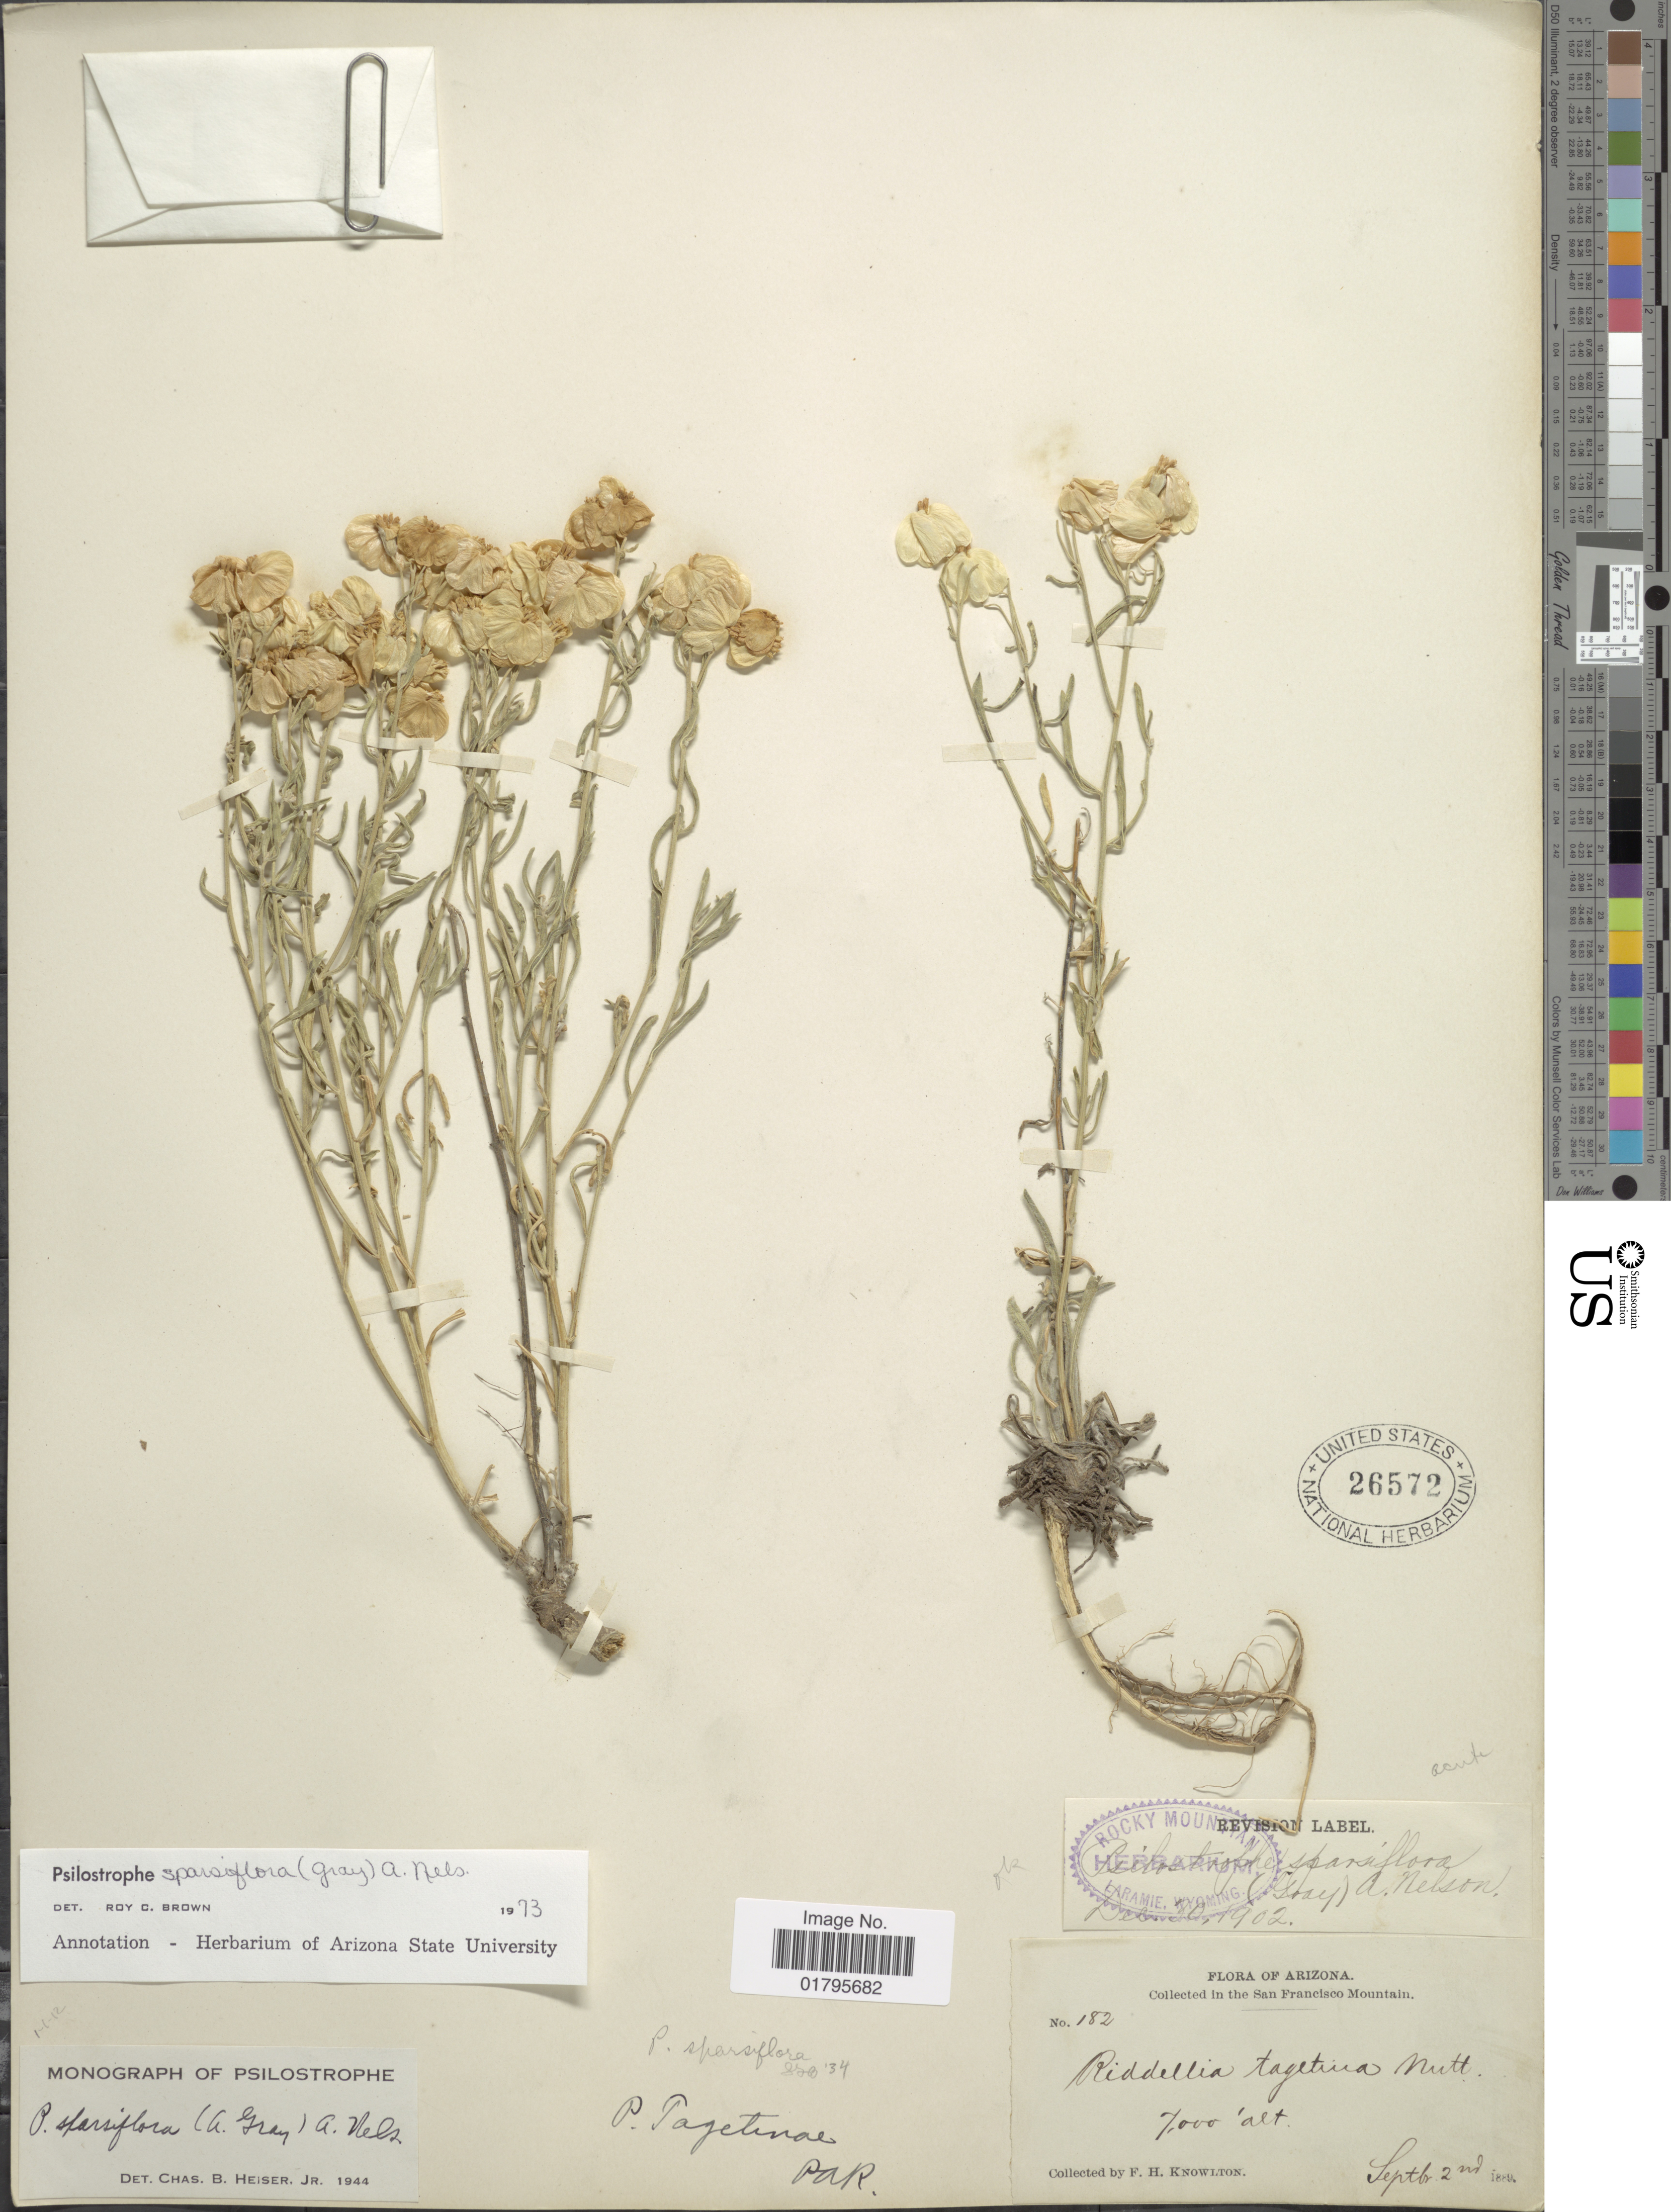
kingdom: Plantae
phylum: Tracheophyta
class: Magnoliopsida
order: Asterales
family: Asteraceae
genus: Psilostrophe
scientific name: Psilostrophe sparsiflora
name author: (A. Gray) A. Nelson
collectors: F. H. Knowlton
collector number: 182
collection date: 1889-09-02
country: United States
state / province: Arizona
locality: San Francisco Mountain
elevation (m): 2134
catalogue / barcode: US 26572